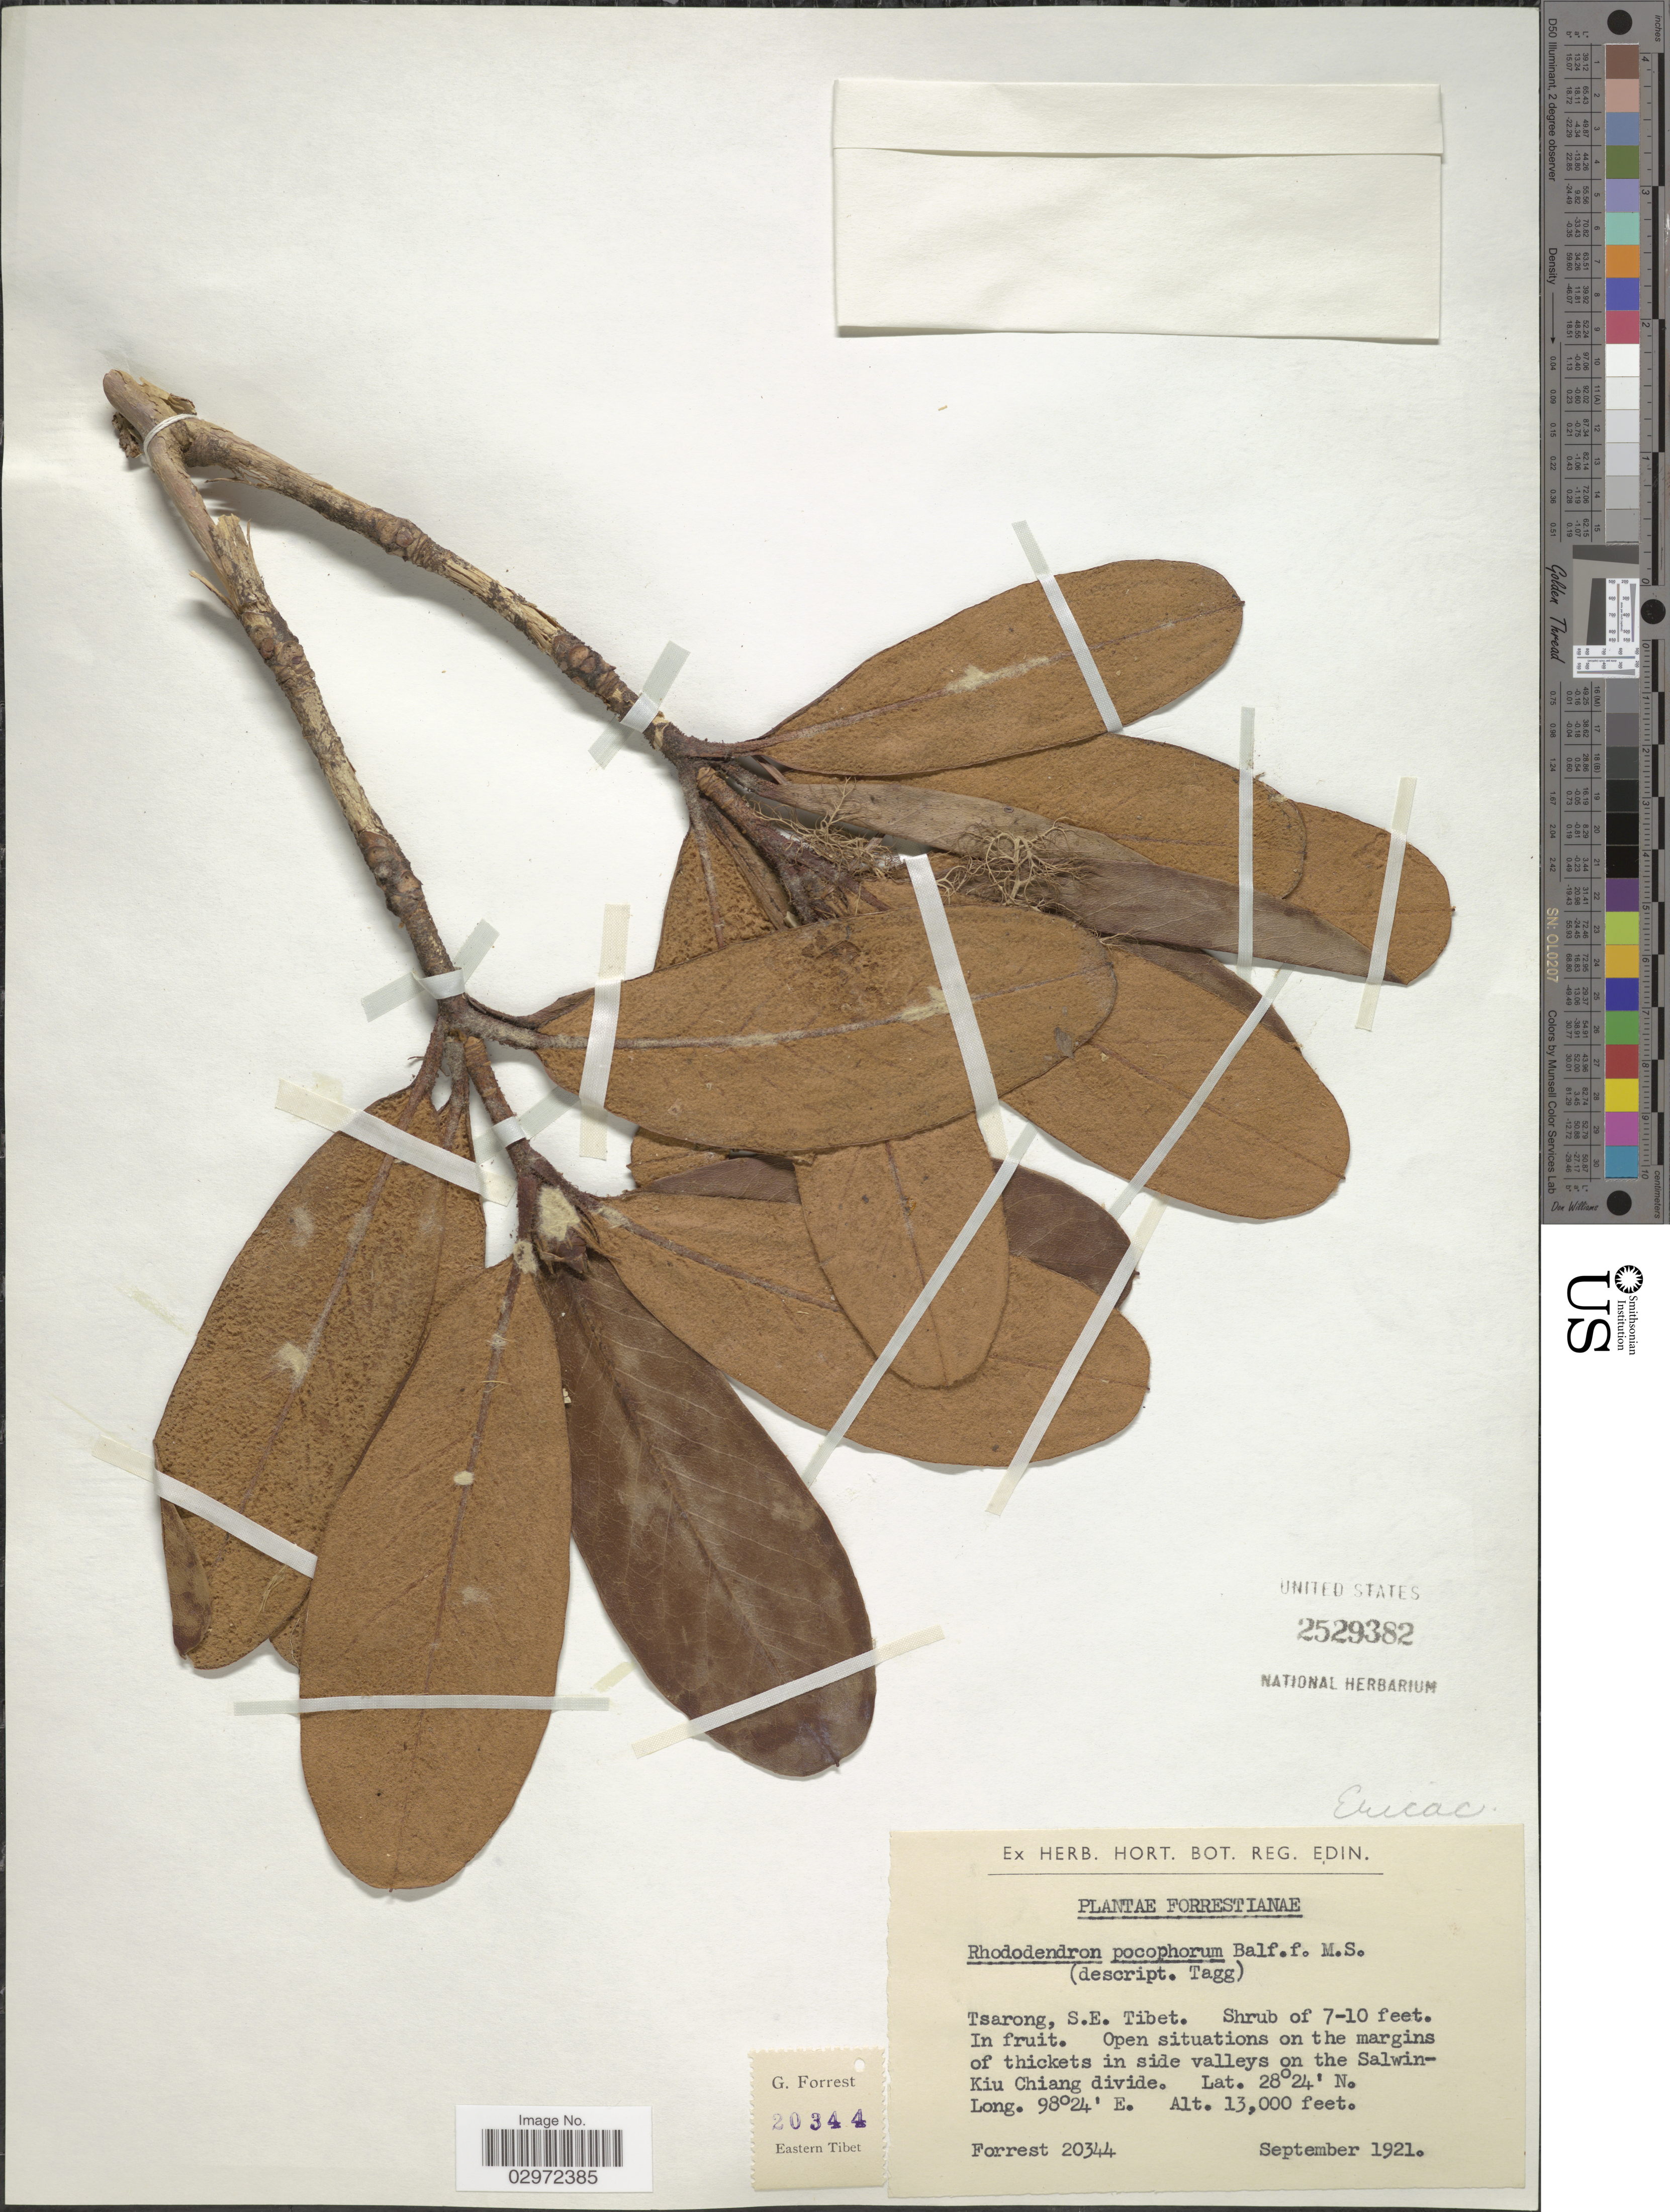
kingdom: Plantae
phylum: Tracheophyta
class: Magnoliopsida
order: Ericales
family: Ericaceae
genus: Rhododendron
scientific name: Rhododendron pocophorum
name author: Balf. f. ex Tagg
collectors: -. Forrest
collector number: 20344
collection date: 1921-09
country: China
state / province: Xizang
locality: Tsarong, S.E. Tibet. Open situations on the margins of thickets in side valleys on the Salwin-Kiu Chiang divide.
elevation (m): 3962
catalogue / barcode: US 2529382